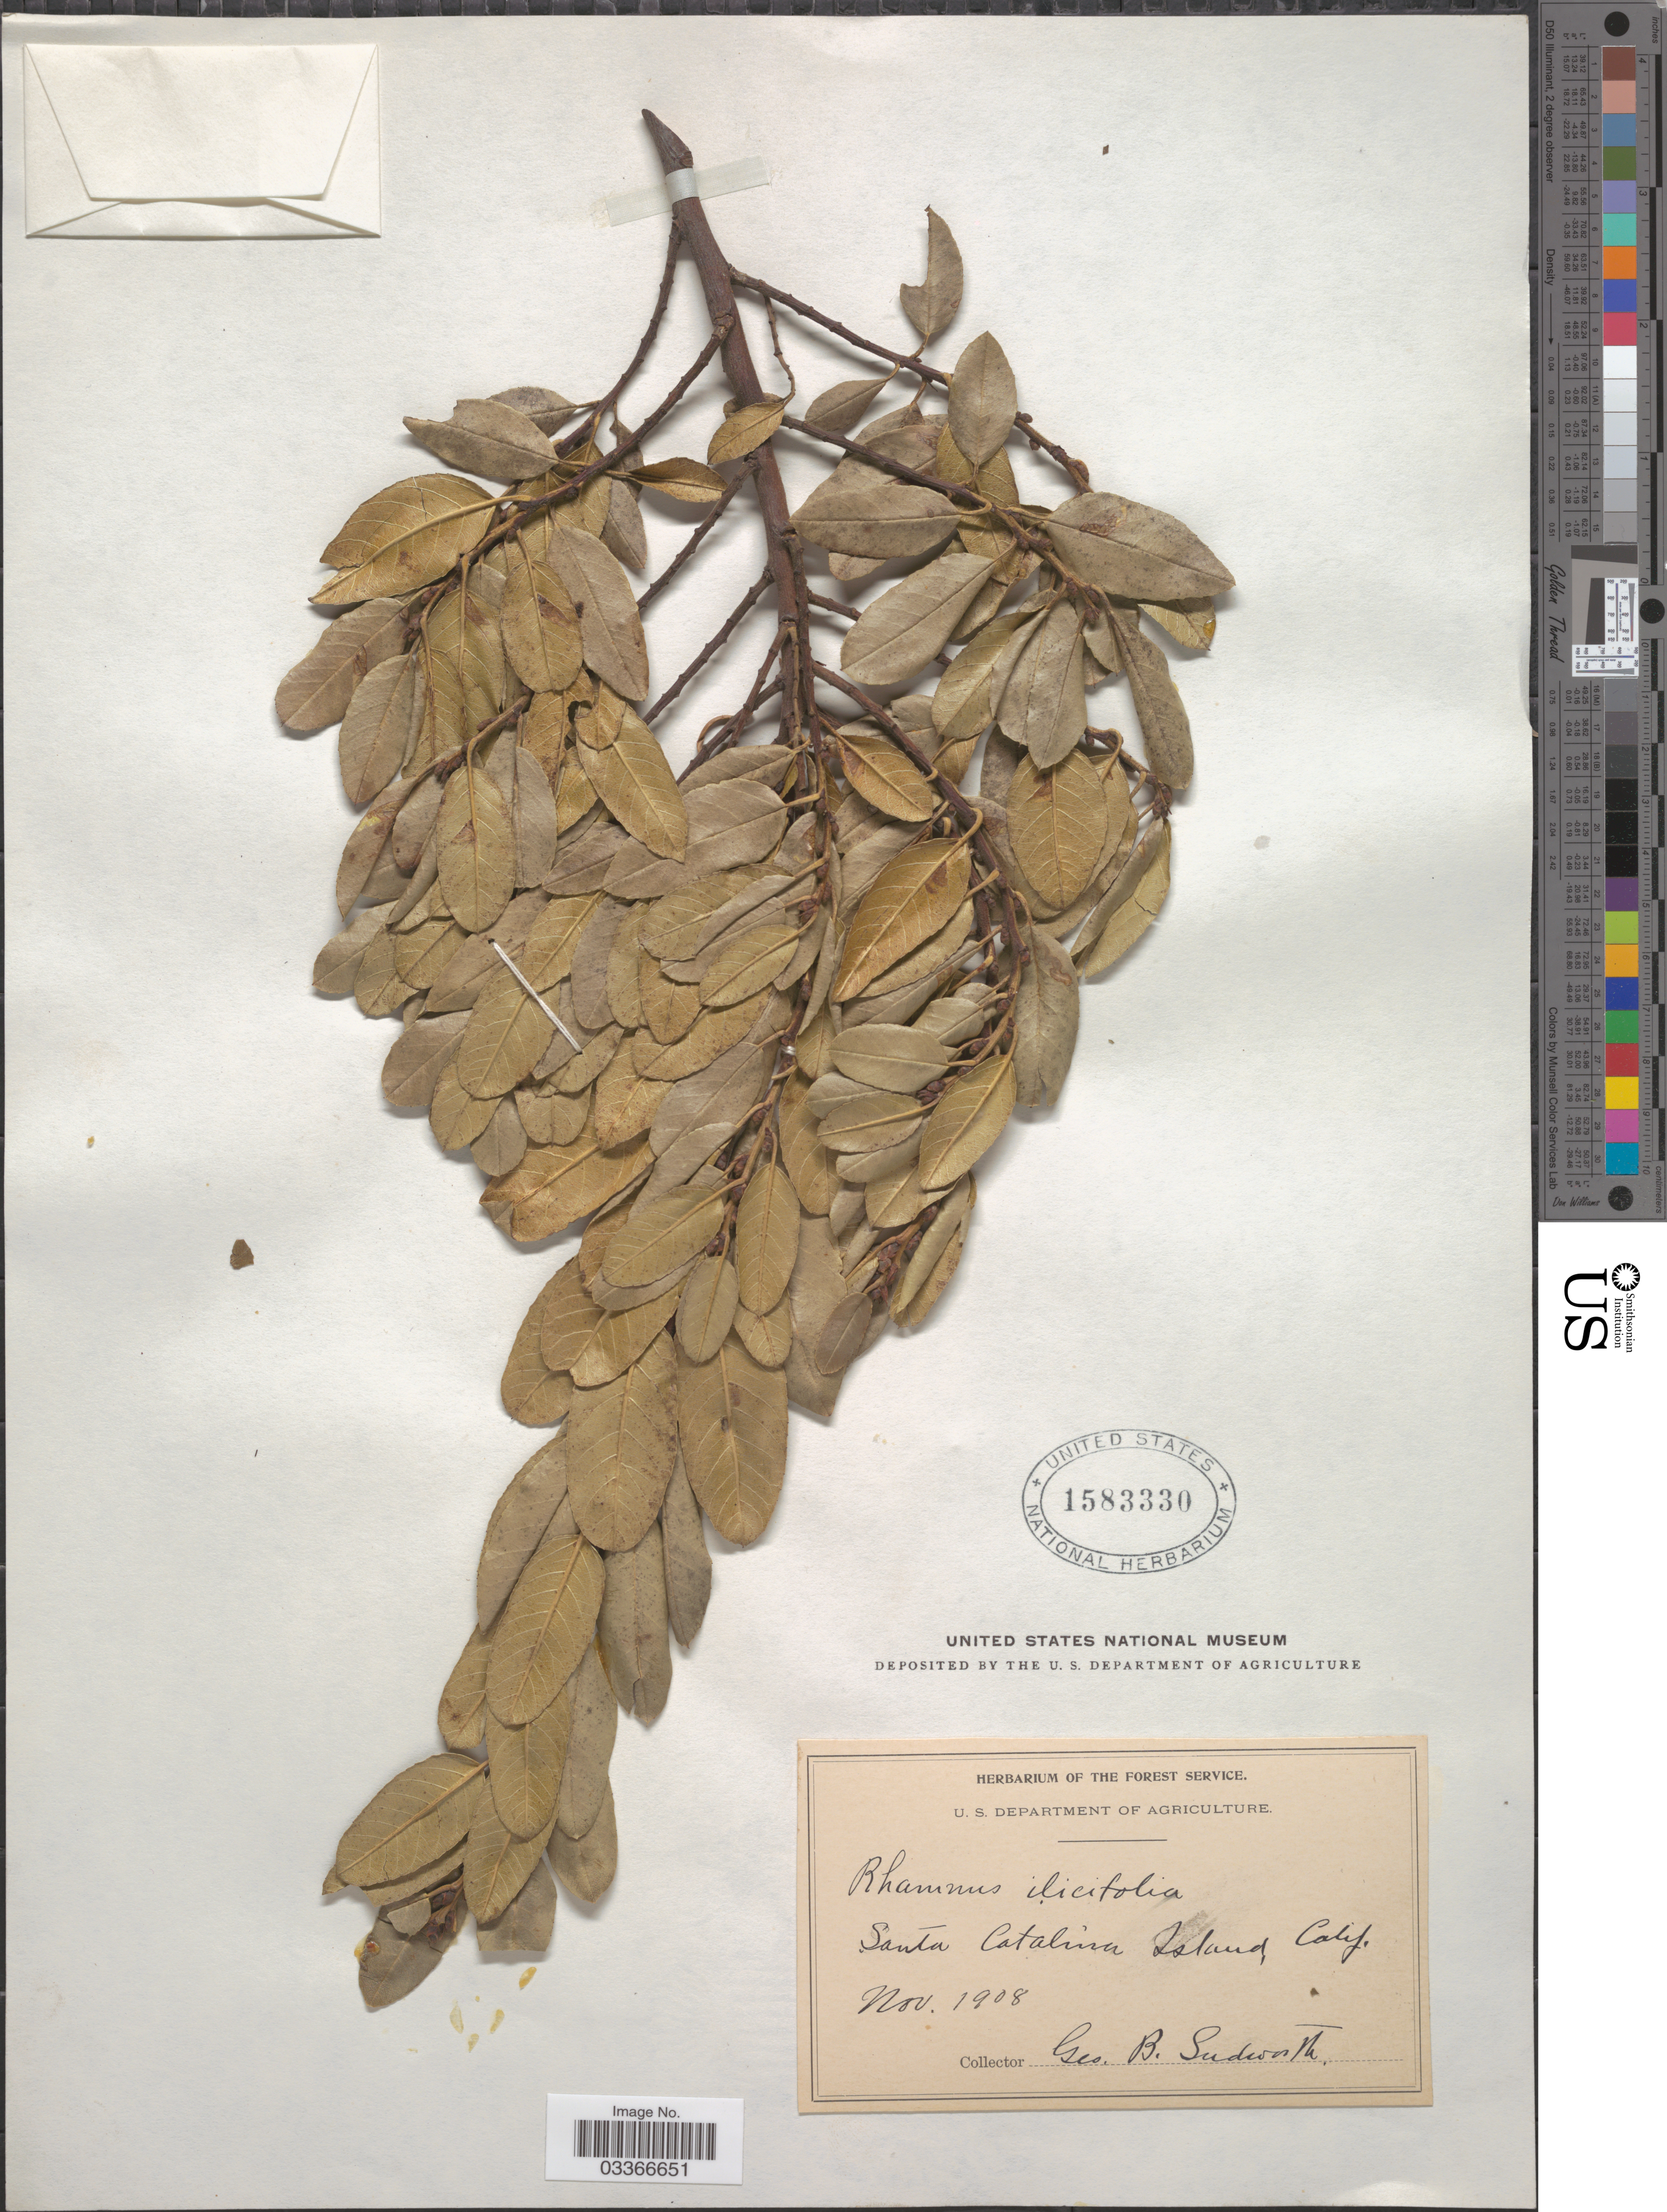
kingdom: Plantae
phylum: Tracheophyta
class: Magnoliopsida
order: Rosales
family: Rhamnaceae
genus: Rhamnus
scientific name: Rhamnus sp.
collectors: G. B. Sudworth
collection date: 1908-11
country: United States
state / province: California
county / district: Los Angeles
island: Santa Catalina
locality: Santa Catalina Island.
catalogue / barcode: US 1583330